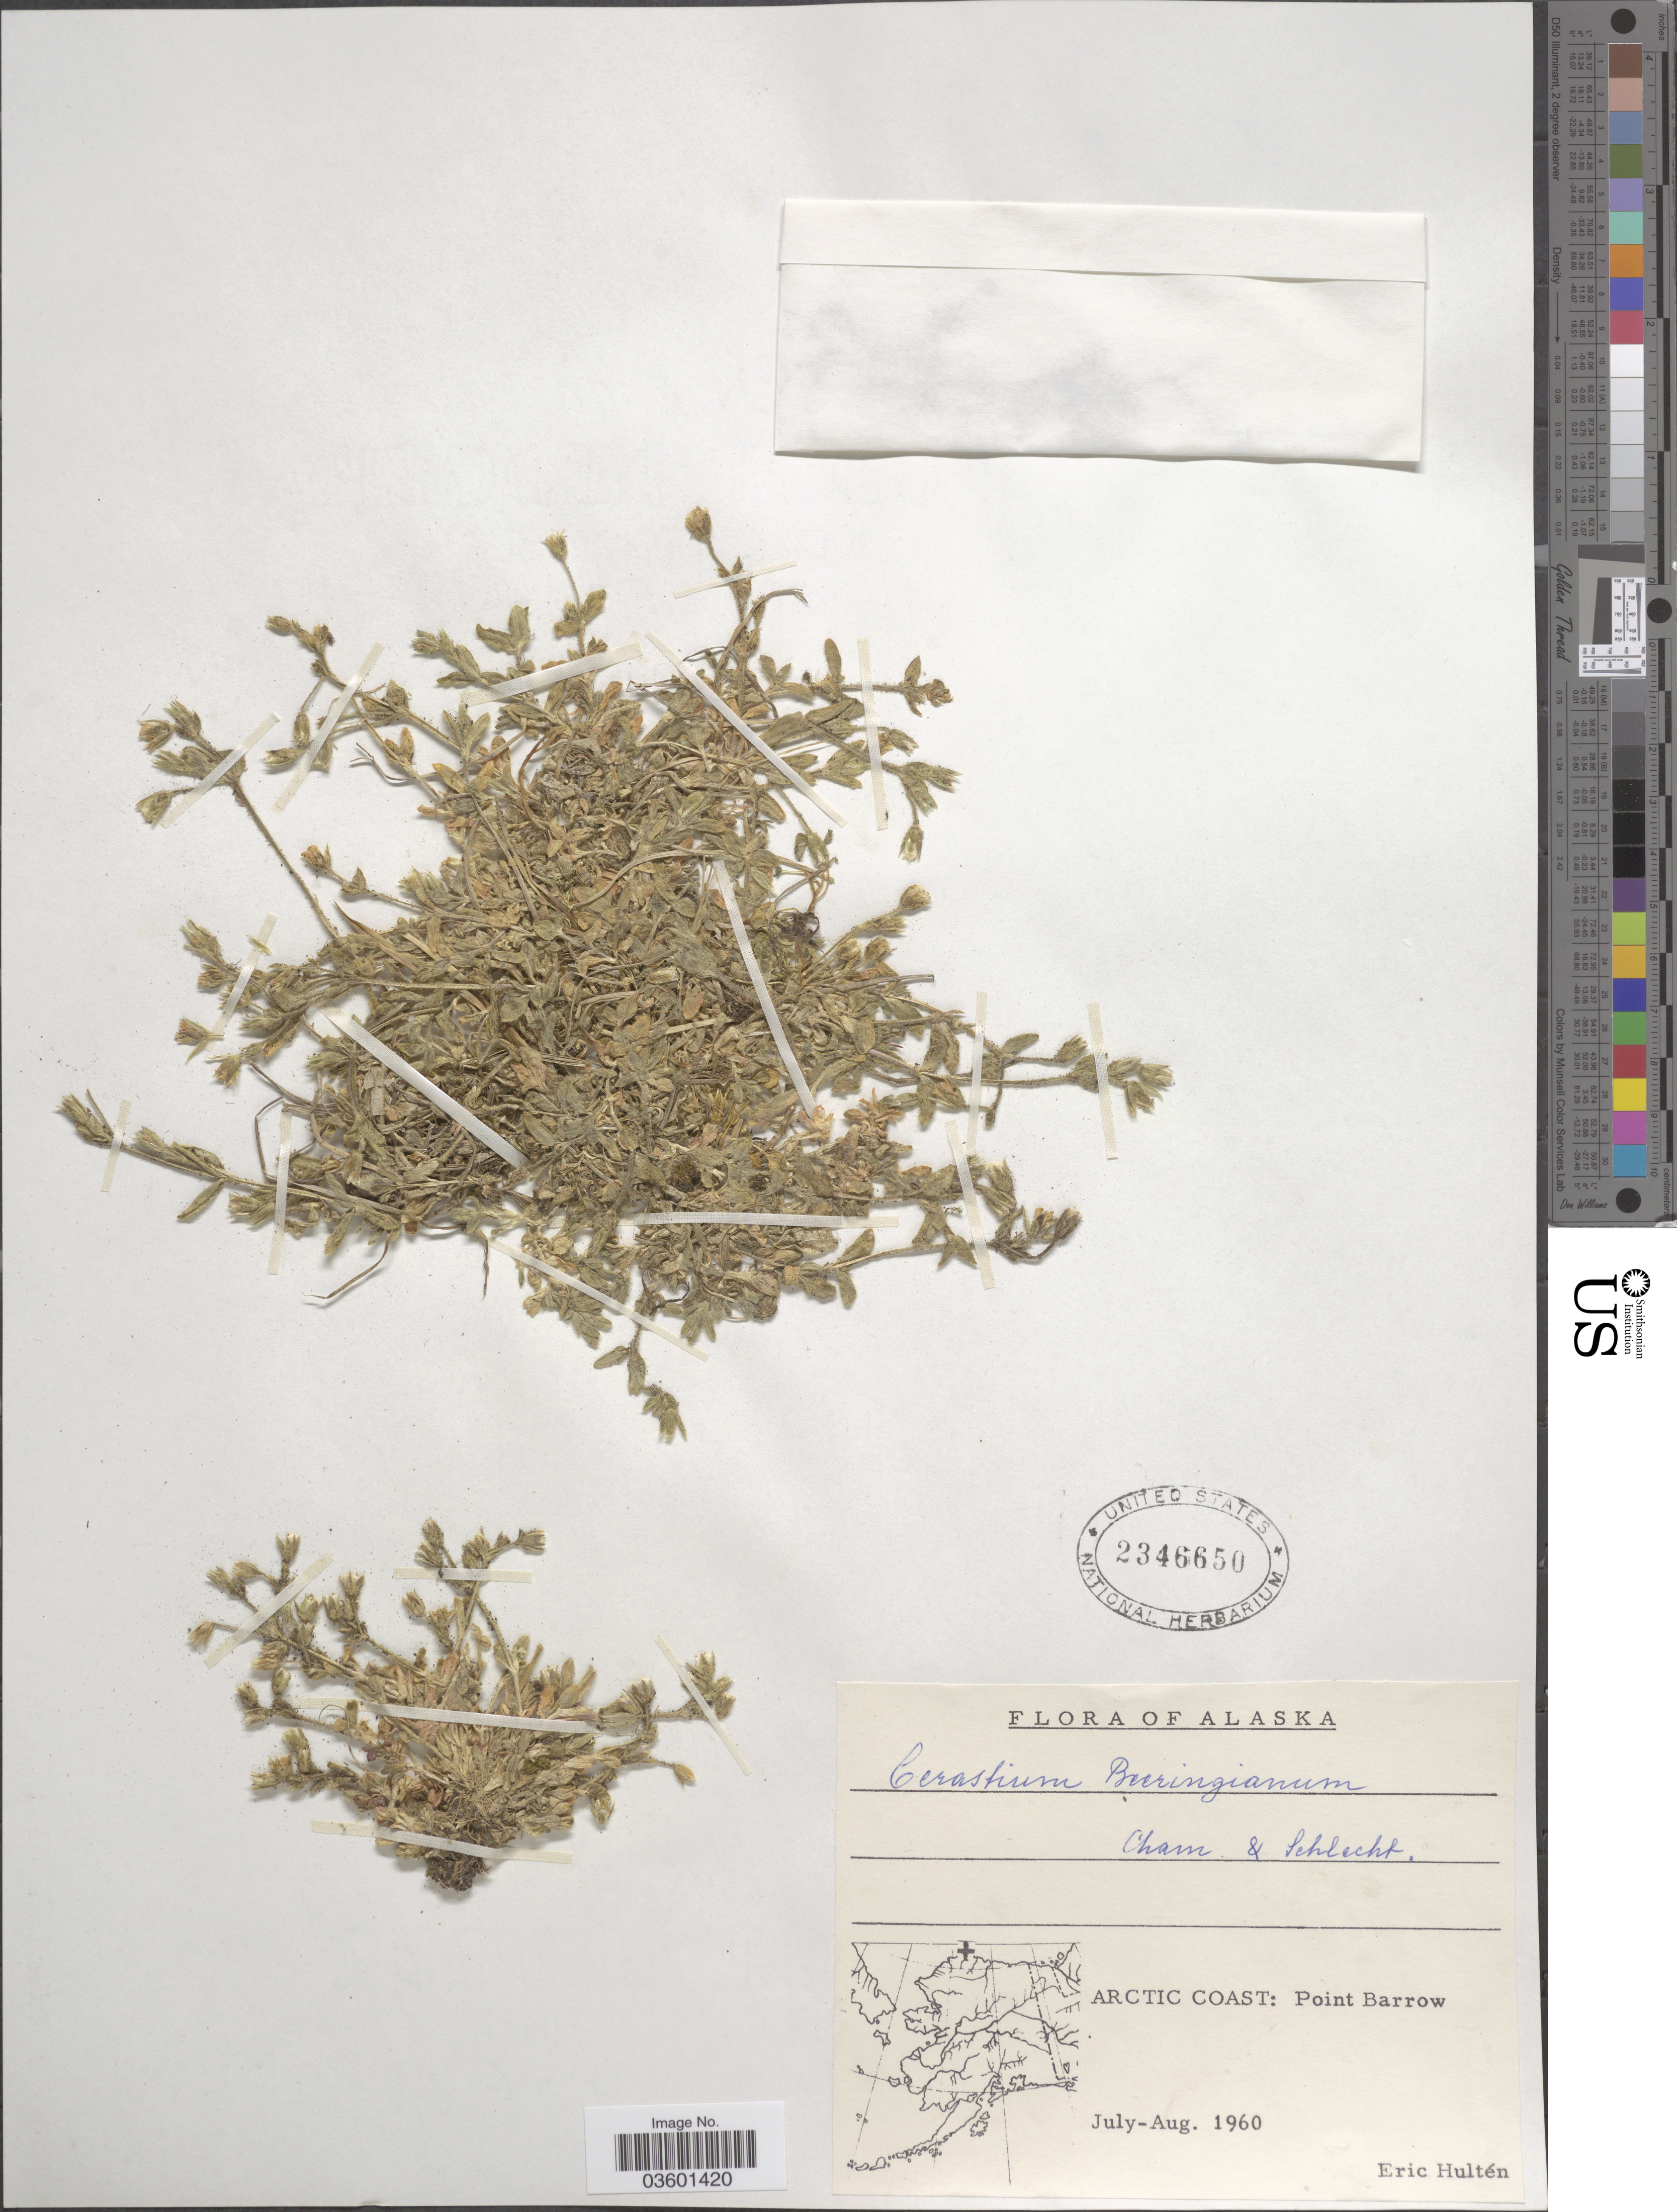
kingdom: Plantae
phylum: Tracheophyta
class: Magnoliopsida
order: Caryophyllales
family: Caryophyllaceae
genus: Cerastium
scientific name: Cerastium beeringianum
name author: Cham. & Schltdl.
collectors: E. G. Hultén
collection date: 1960-07/1960-08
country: United States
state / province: Alaska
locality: Arctic Coast: Point Barrow.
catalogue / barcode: US 2346650